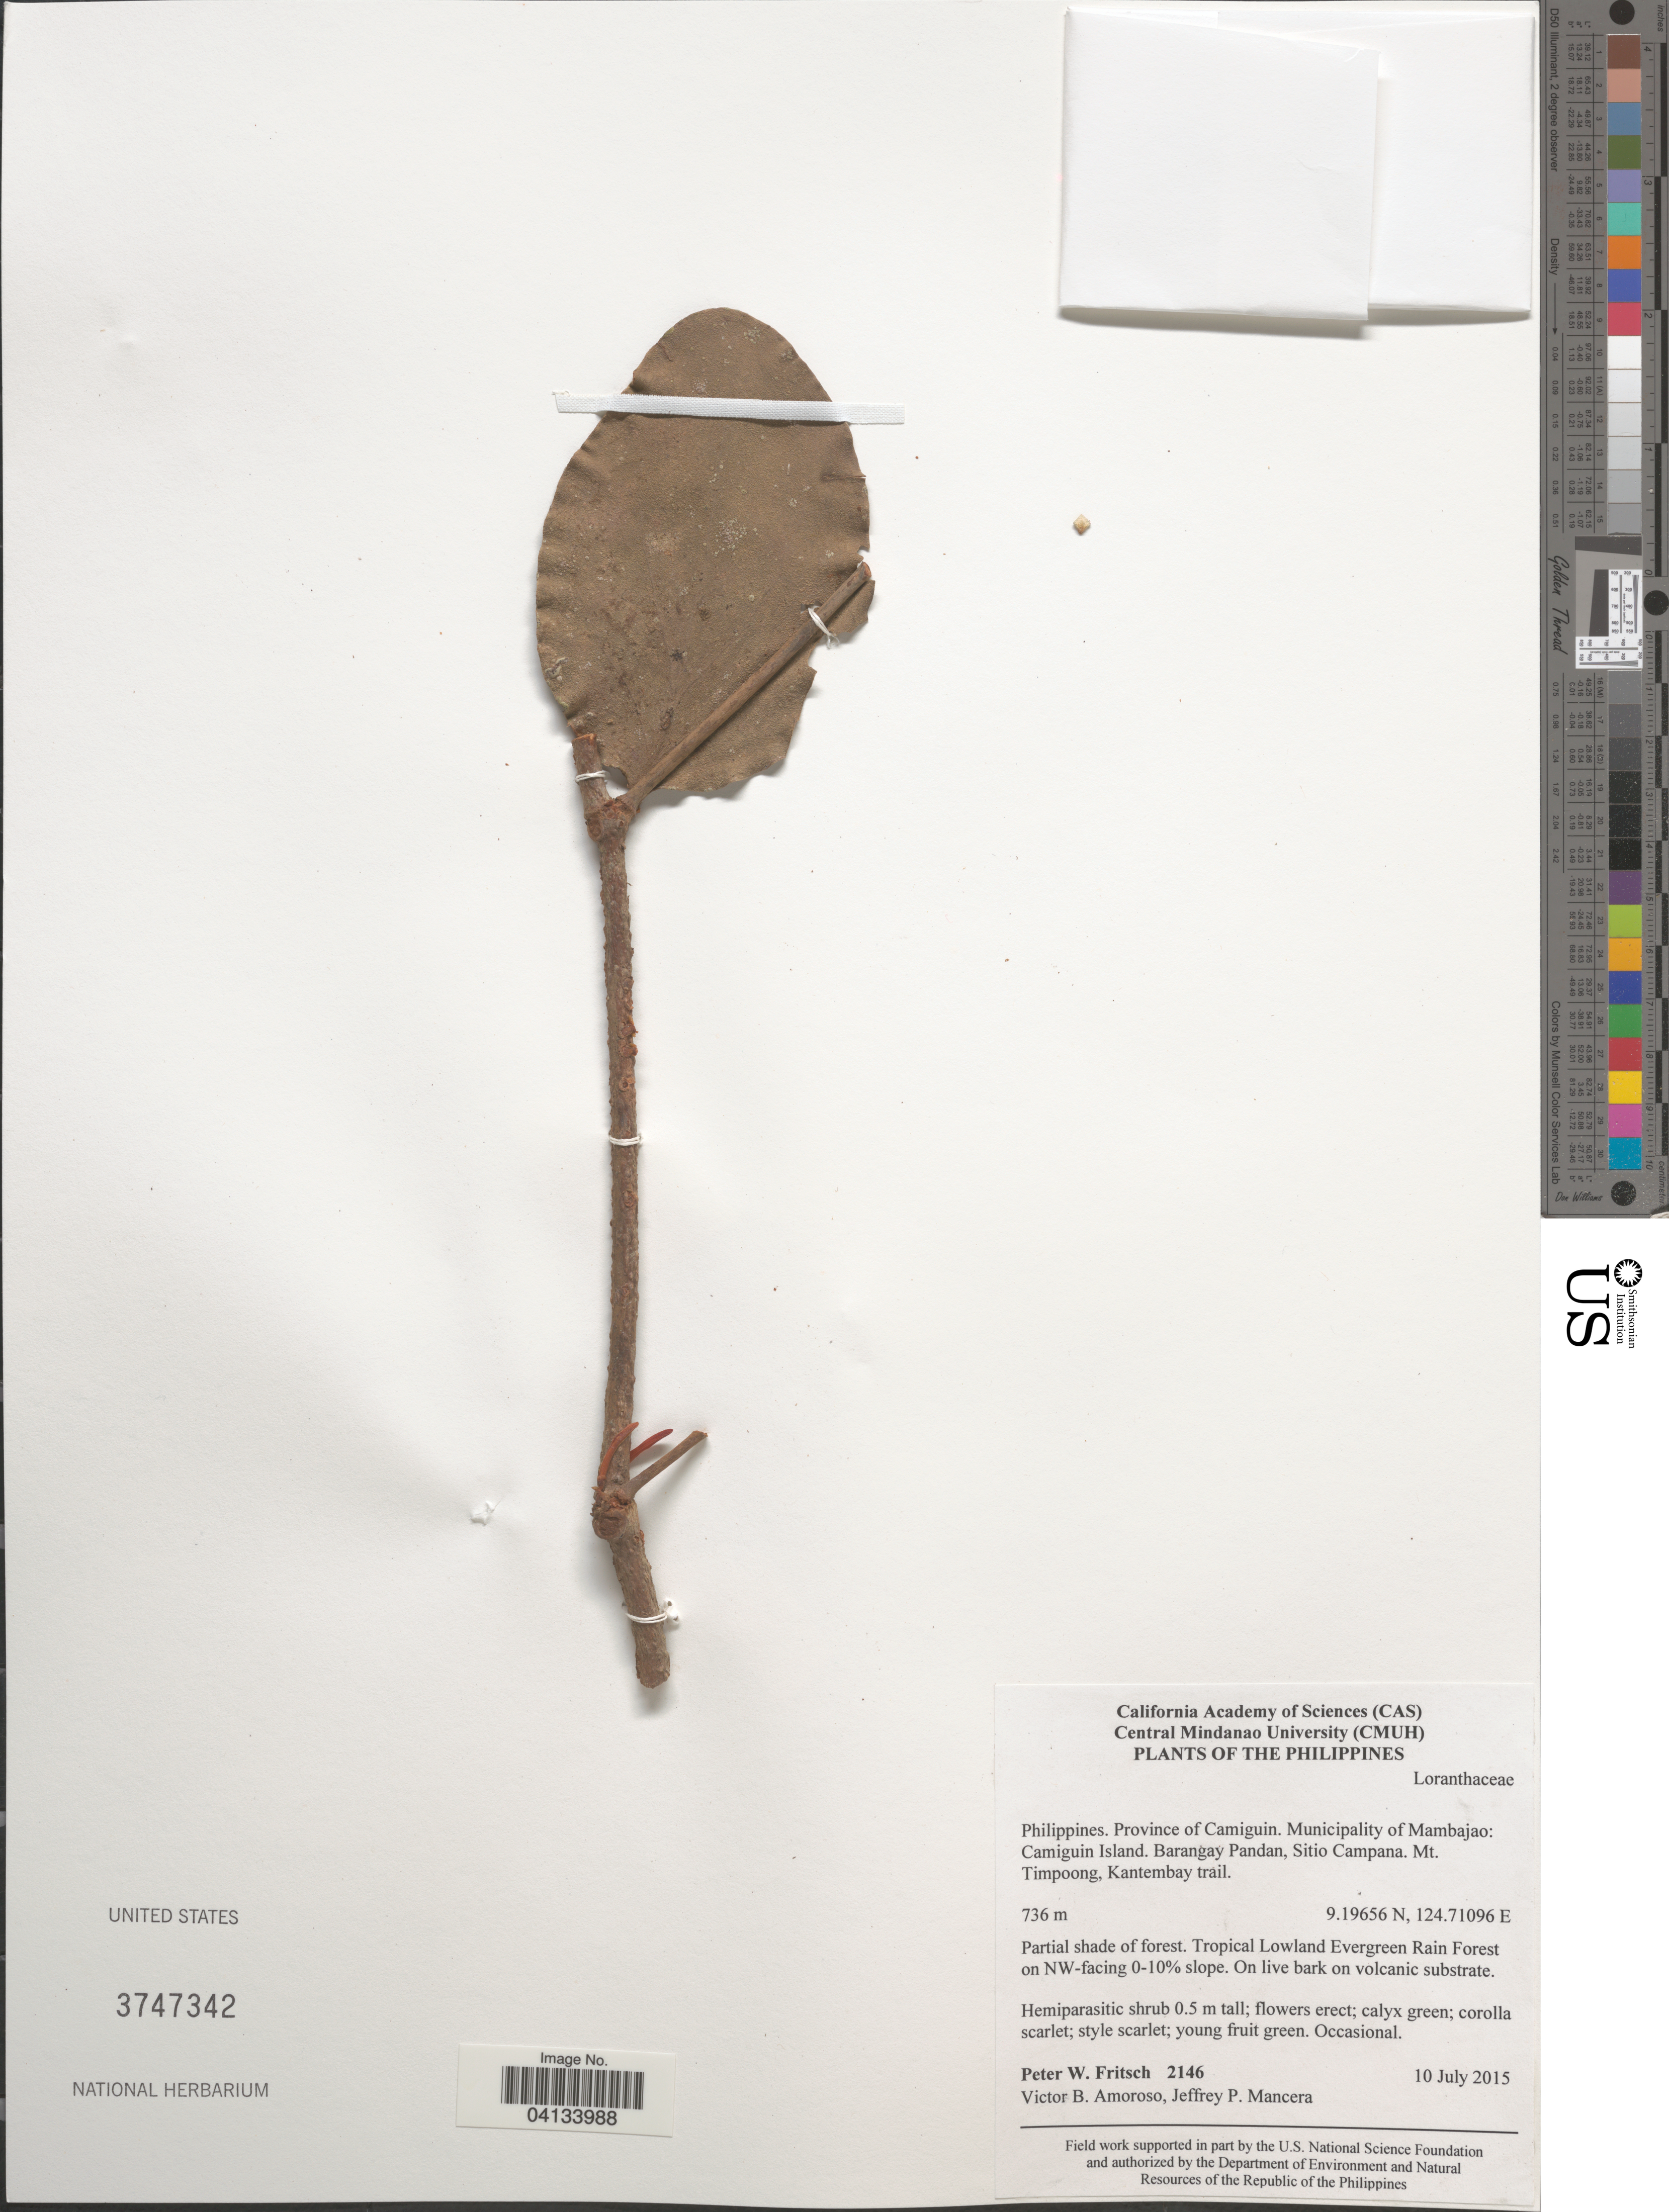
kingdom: Plantae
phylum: Tracheophyta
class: Magnoliopsida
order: Santalales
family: Loranthaceae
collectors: P. W. Fritsch, V. Amoroso & J. Mancera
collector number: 2146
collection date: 2015-07-10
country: Philippines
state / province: Northern Mindanao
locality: Province of Camiguin. Municipality of Mambajao: Camiguin Island. Barangay Pandan, Sitio Campana. Mt. Timpoong, Kantembay trail. Tropical Lowland Evergreen Rain Forest on NW-facing 0-10% slope.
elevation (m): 736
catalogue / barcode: US 3747342